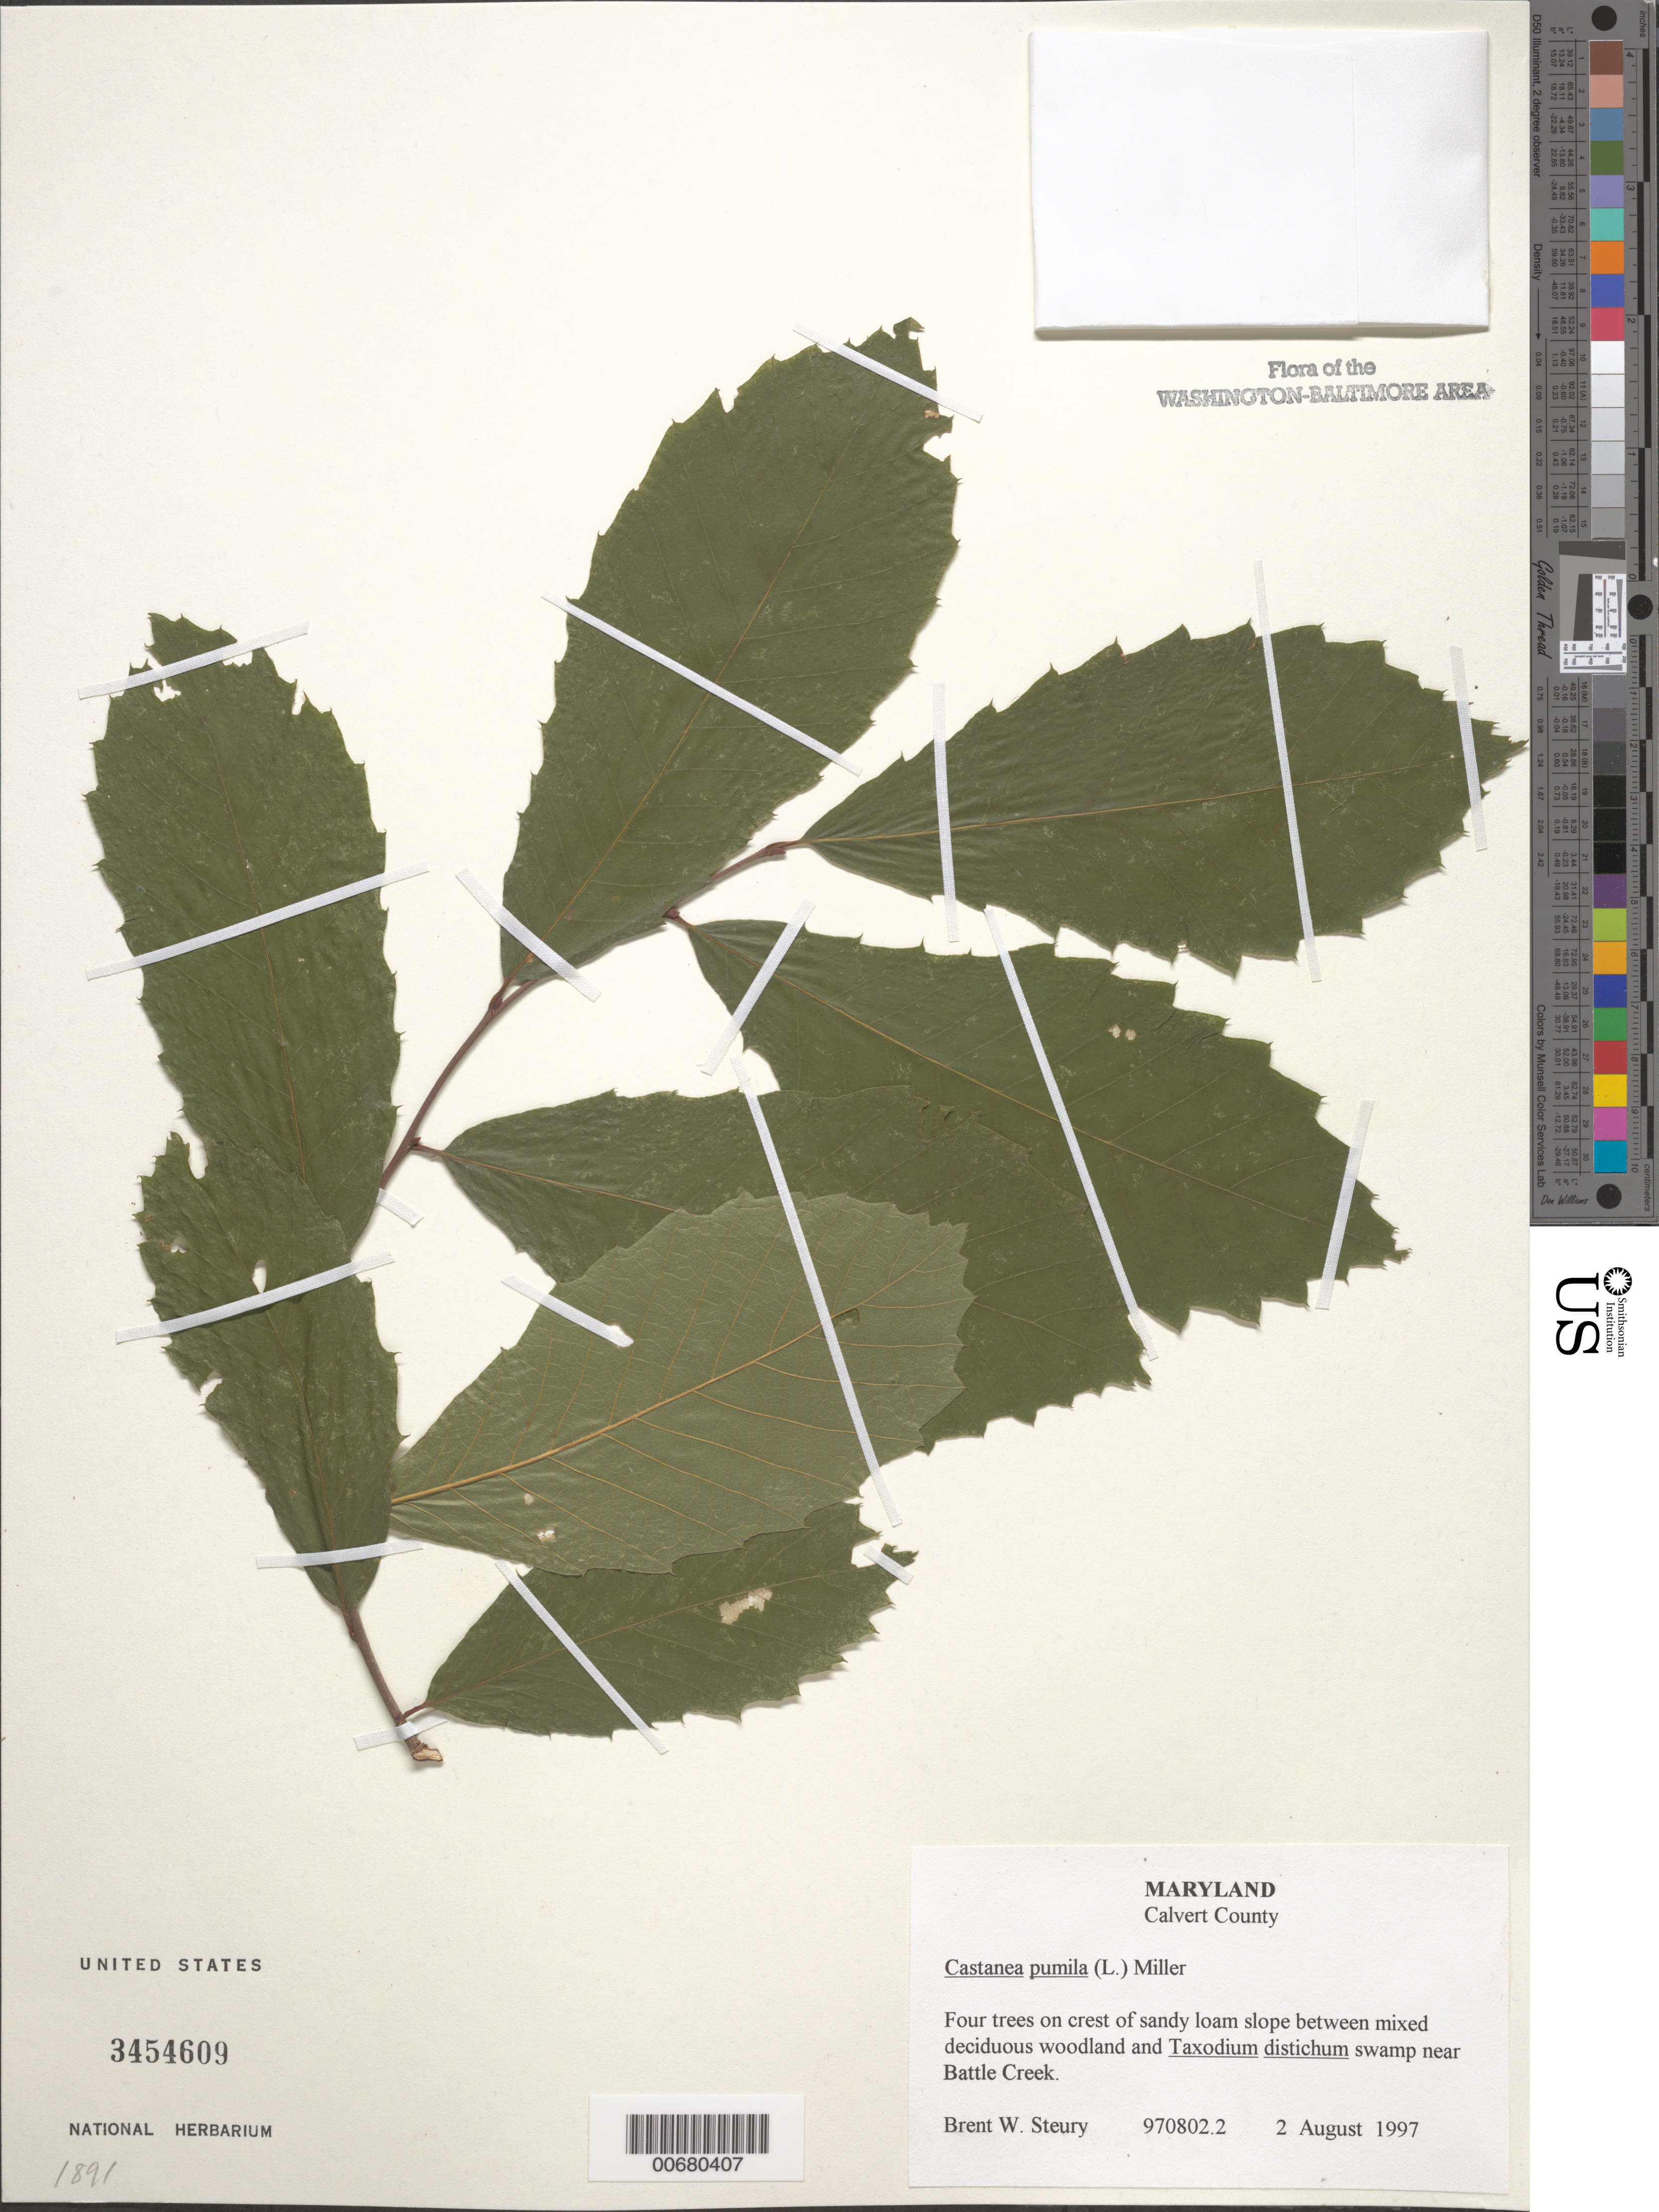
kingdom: Plantae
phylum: Tracheophyta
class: Magnoliopsida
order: Fagales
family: Fagaceae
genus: Castanea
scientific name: Castanea pumila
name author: (L.) Mill.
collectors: B. Steury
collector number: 970802.2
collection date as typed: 02 Aug 1997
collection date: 1997-08-02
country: United States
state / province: Maryland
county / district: Calvert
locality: Near Battle Creek.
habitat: Four trees on crest of sandy loam slope between mixed decidu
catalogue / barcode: US 3454609